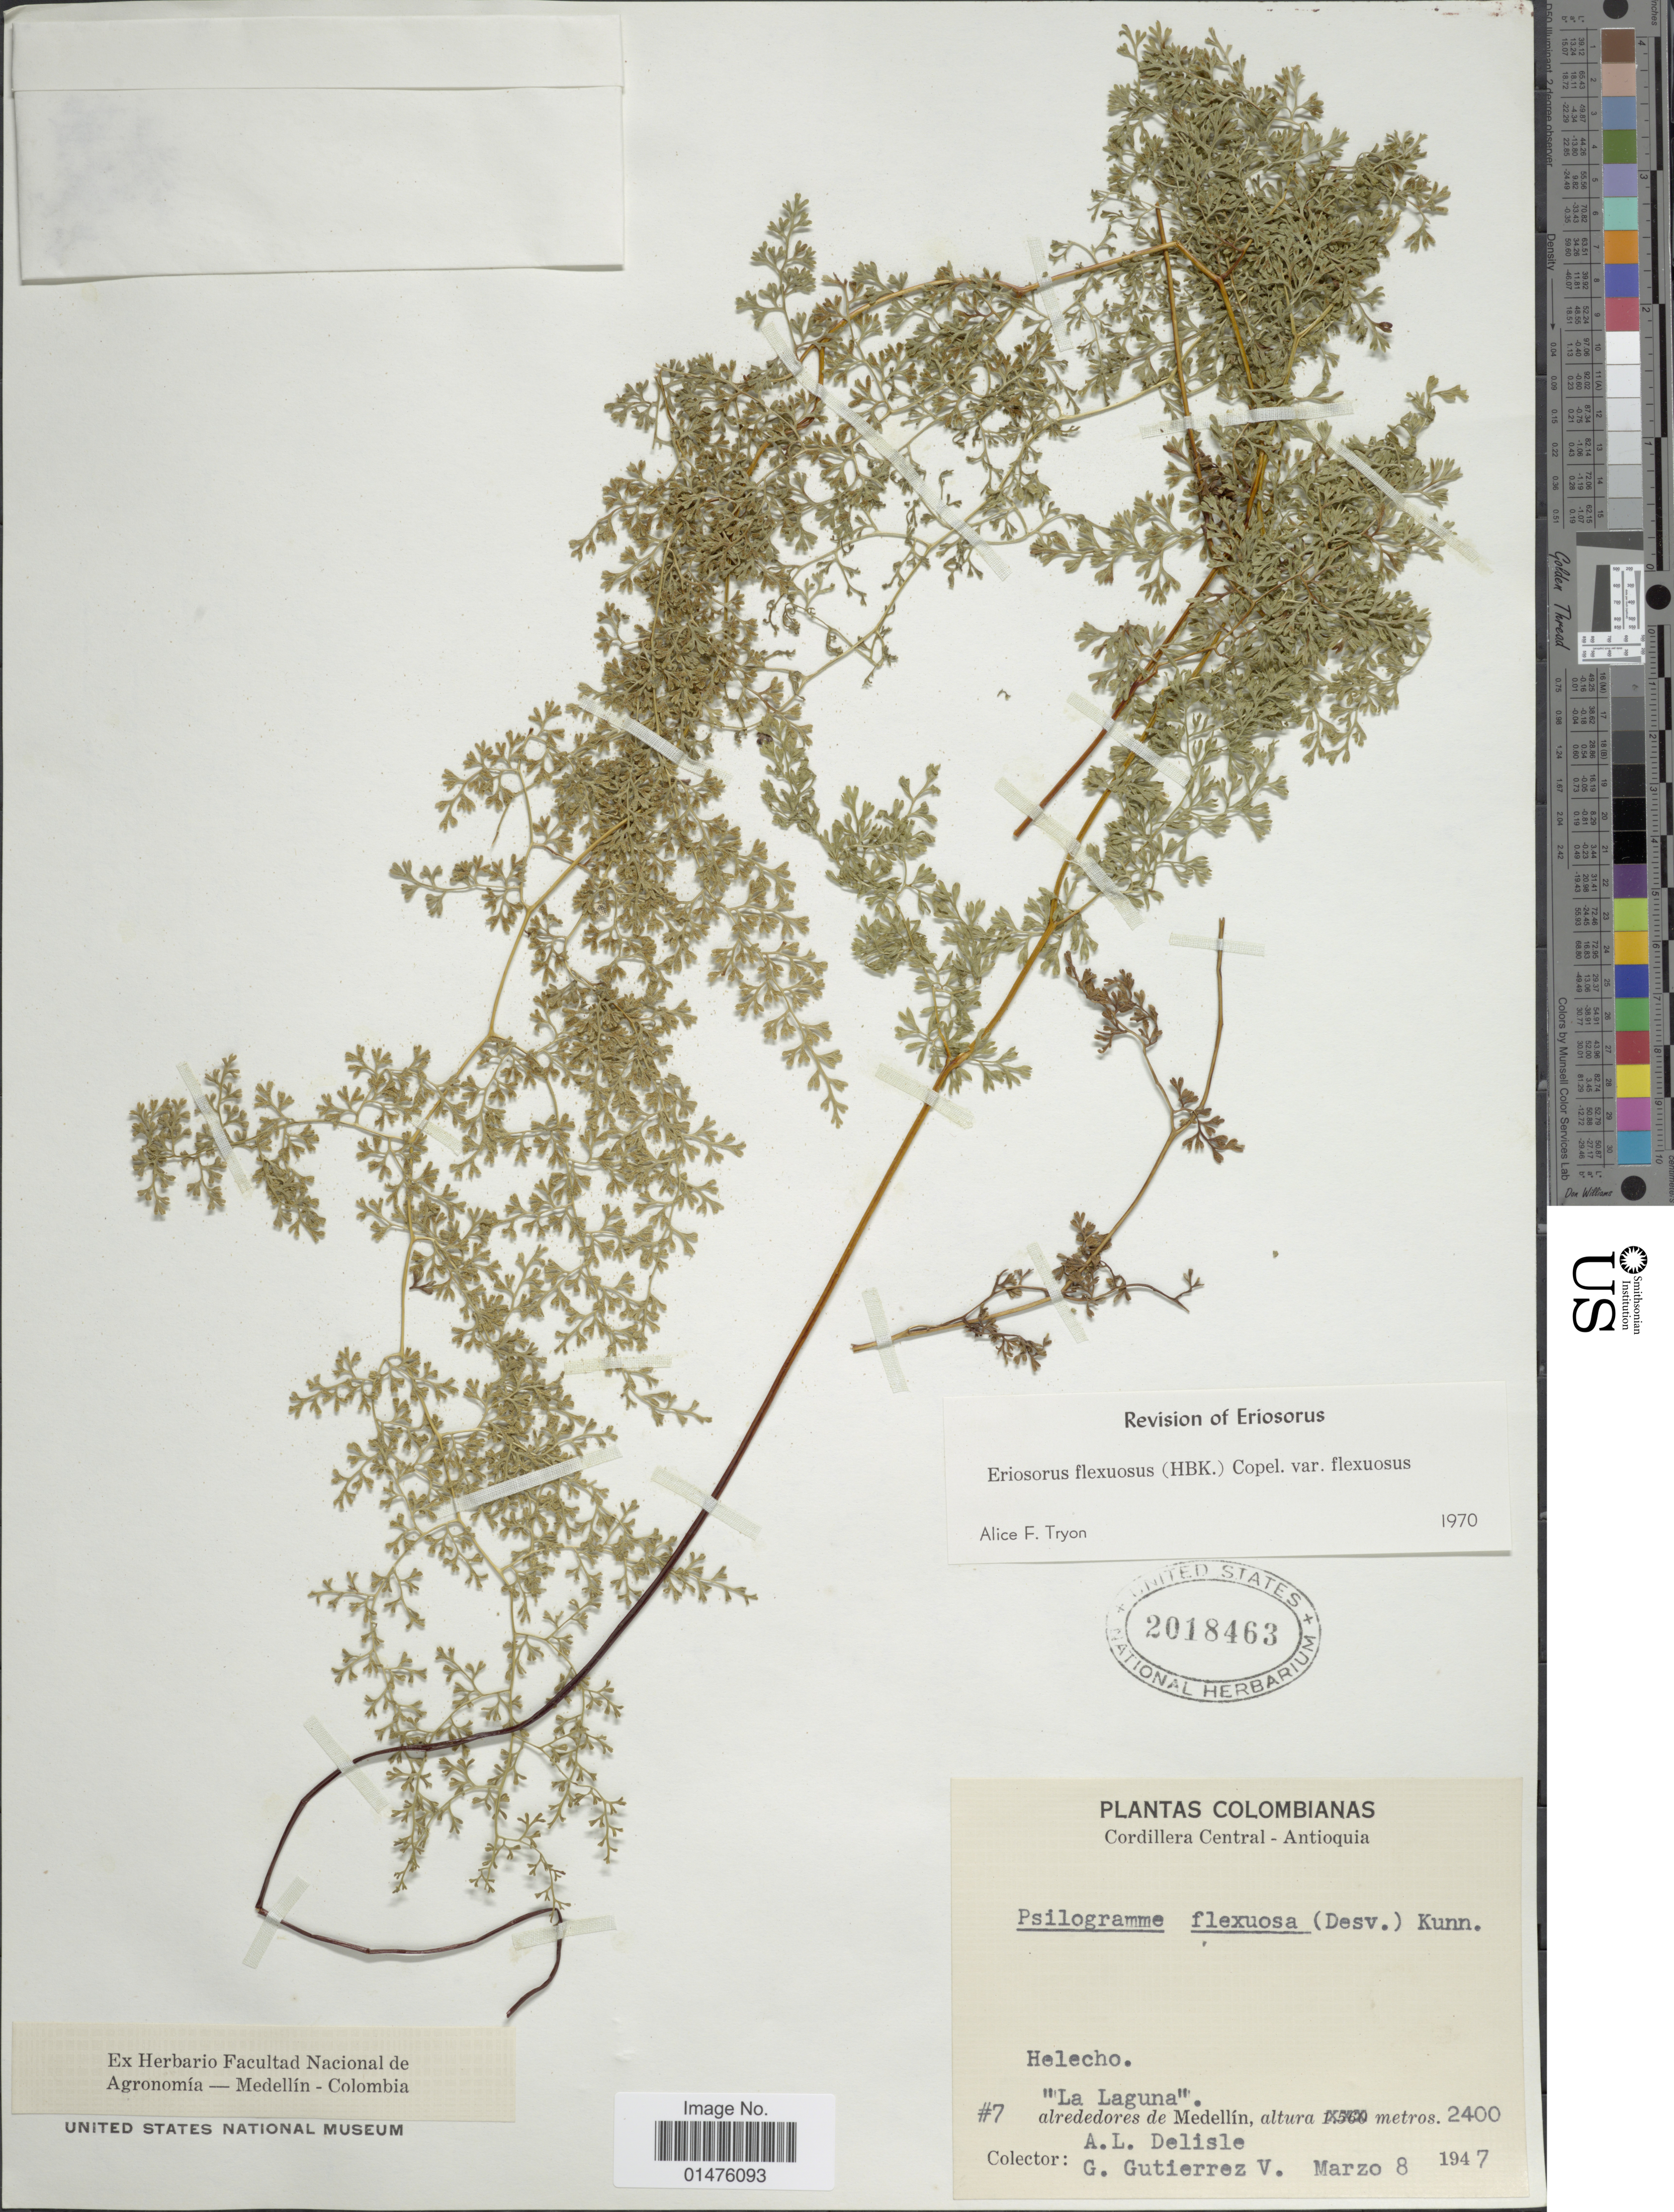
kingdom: Plantae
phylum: Tracheophyta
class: Polypodiopsida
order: Polypodiales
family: Pteridaceae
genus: Jamesonia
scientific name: Jamesonia flexuosa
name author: (Humb. & Bonpl.) Christenh.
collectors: A. Delisle & G. Gutiérrez V.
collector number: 7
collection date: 1947-03-08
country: Colombia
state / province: Antioquia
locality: Cordillera Central, 'La Laguna', alrededores de Medellín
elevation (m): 2400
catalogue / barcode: US 2018463